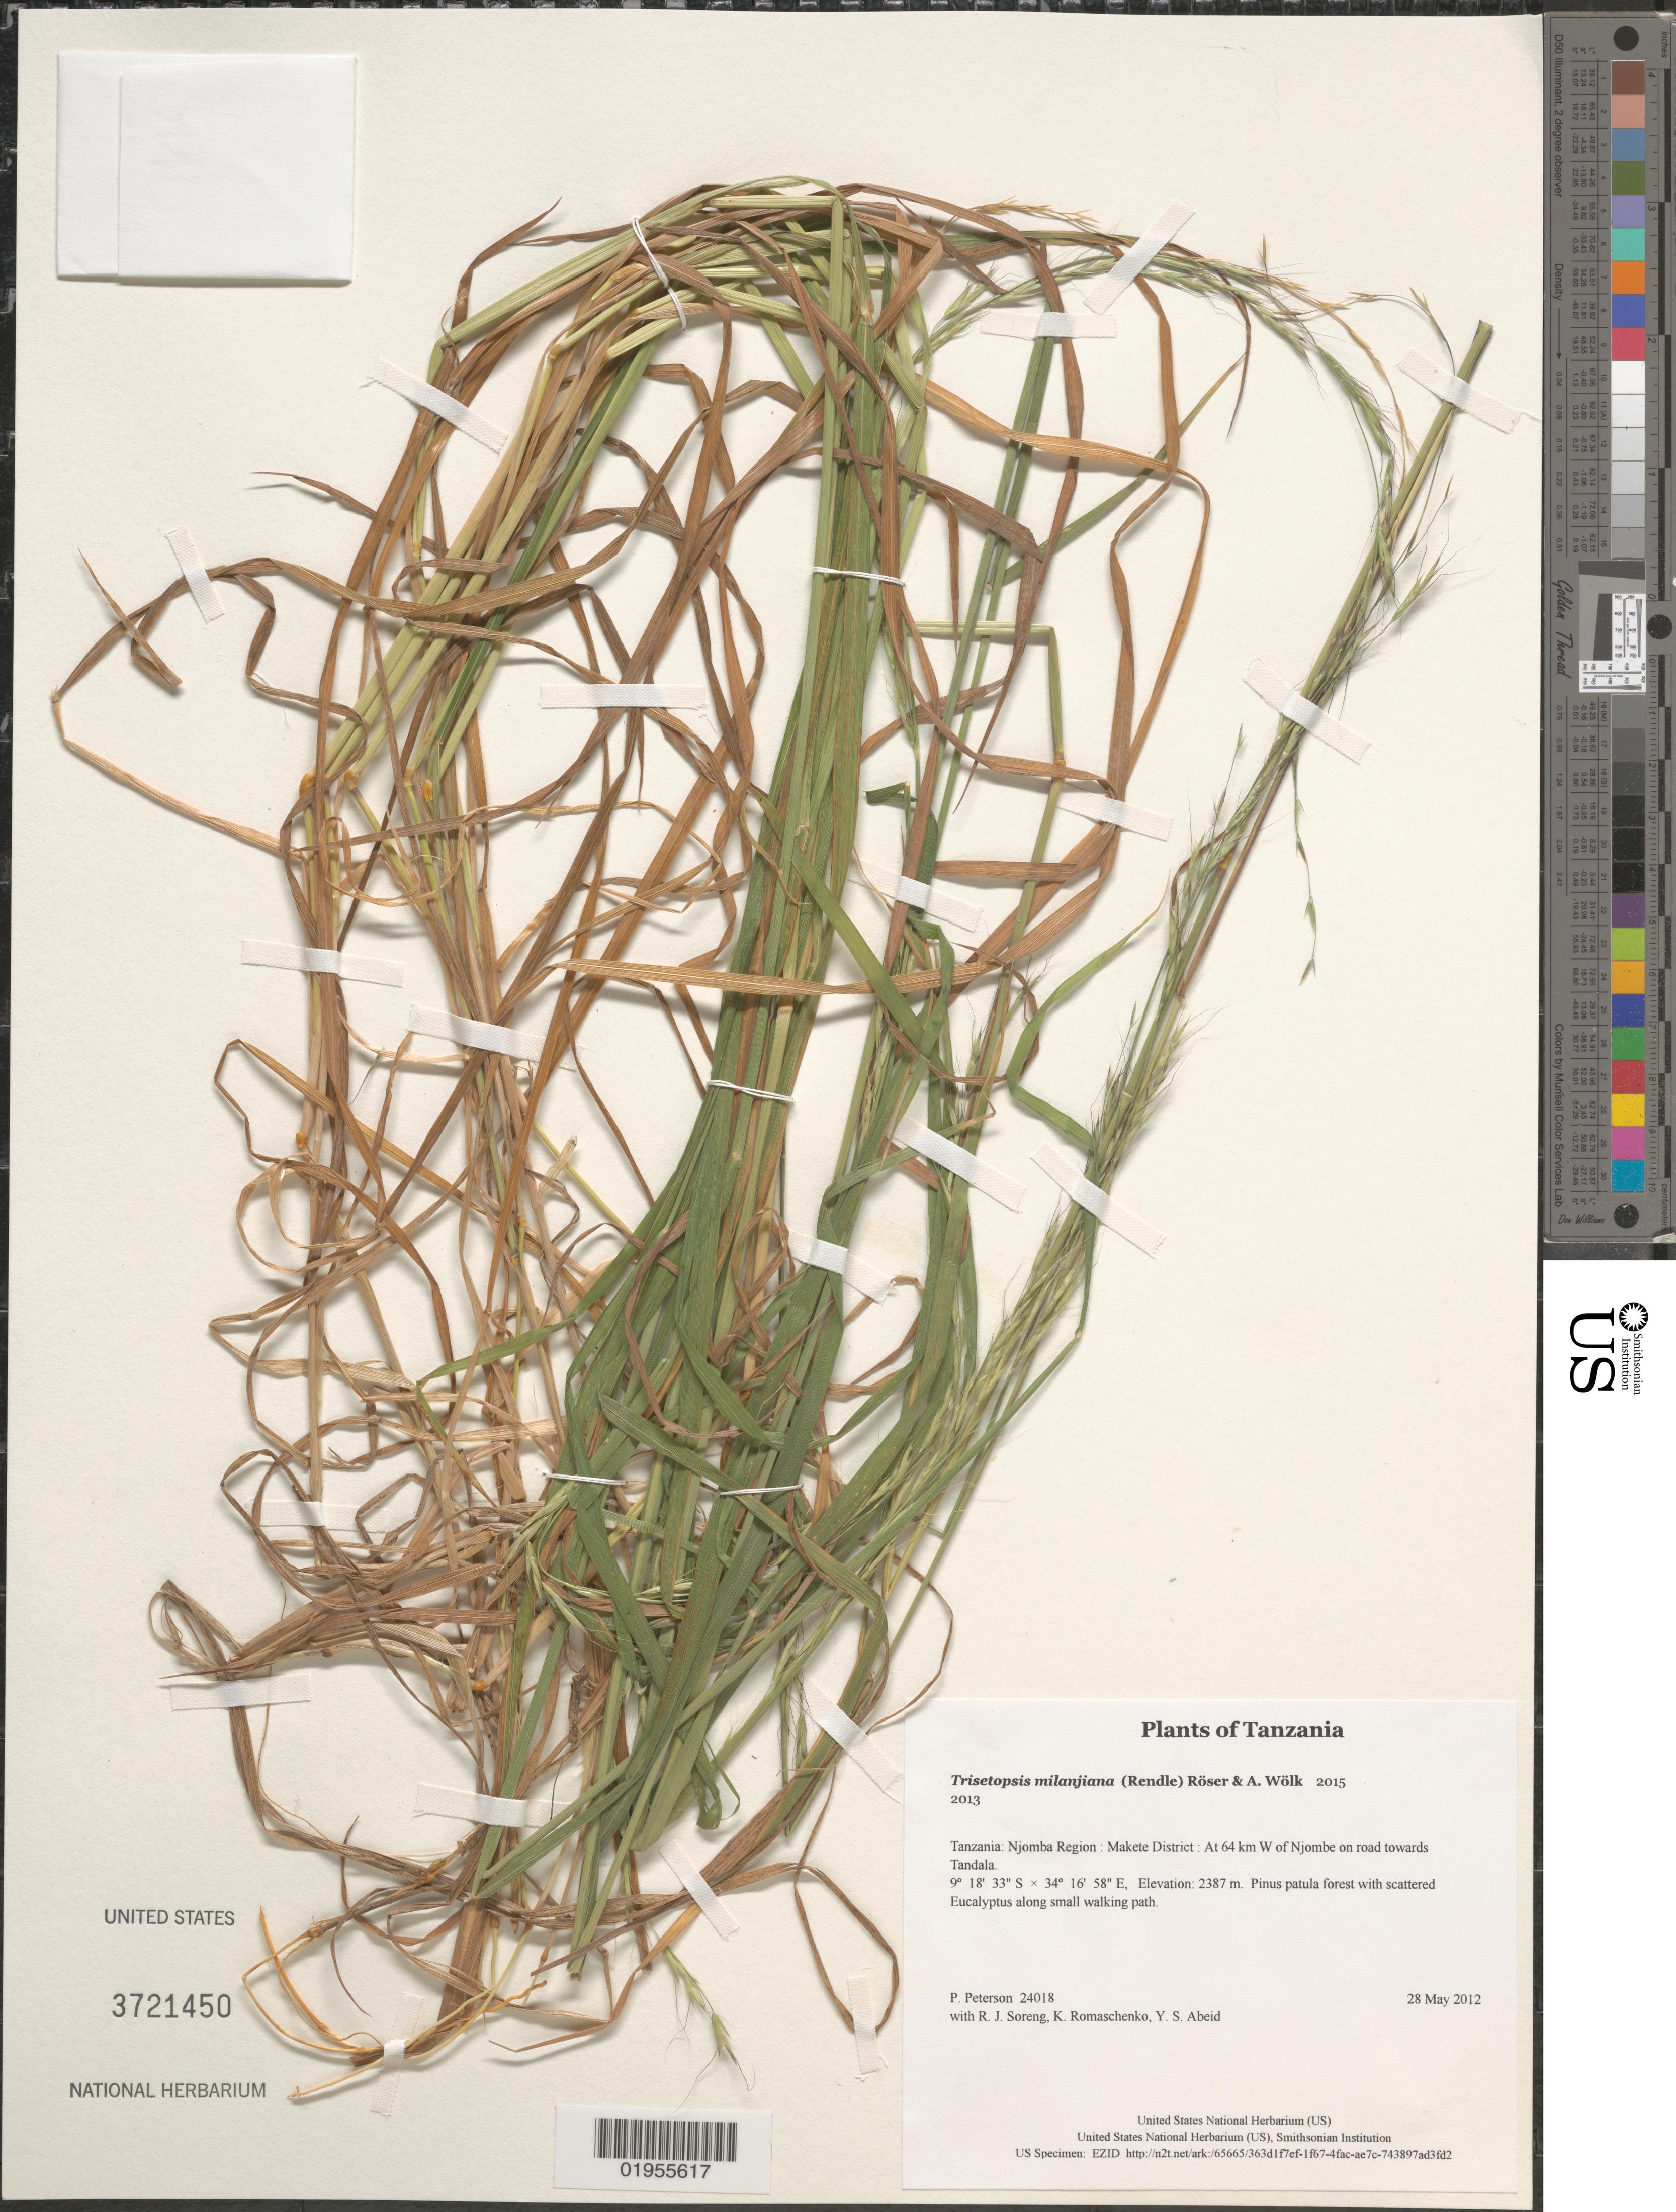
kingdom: Plantae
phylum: Tracheophyta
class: Liliopsida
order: Poales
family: Poaceae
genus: Trisetopsis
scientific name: Trisetopsis milanjiana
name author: (Rendle) Röser & Wölk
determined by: Soreng, Robert J., Research Associate (BOT), Smithsonian Institution - National Museum of Natural History (UNITED STATES)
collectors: P. M. Peterson, R. J. Soreng, K. Romaschenko & Y. Abeid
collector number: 24018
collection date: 2012-05-28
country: Tanzania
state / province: Njombe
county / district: Makete District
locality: At 64 km W of Njombe on road towards Tandala.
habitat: Pinus patula forest with scattered Eucalyptus along small walking path.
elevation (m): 2387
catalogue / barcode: US 3721450